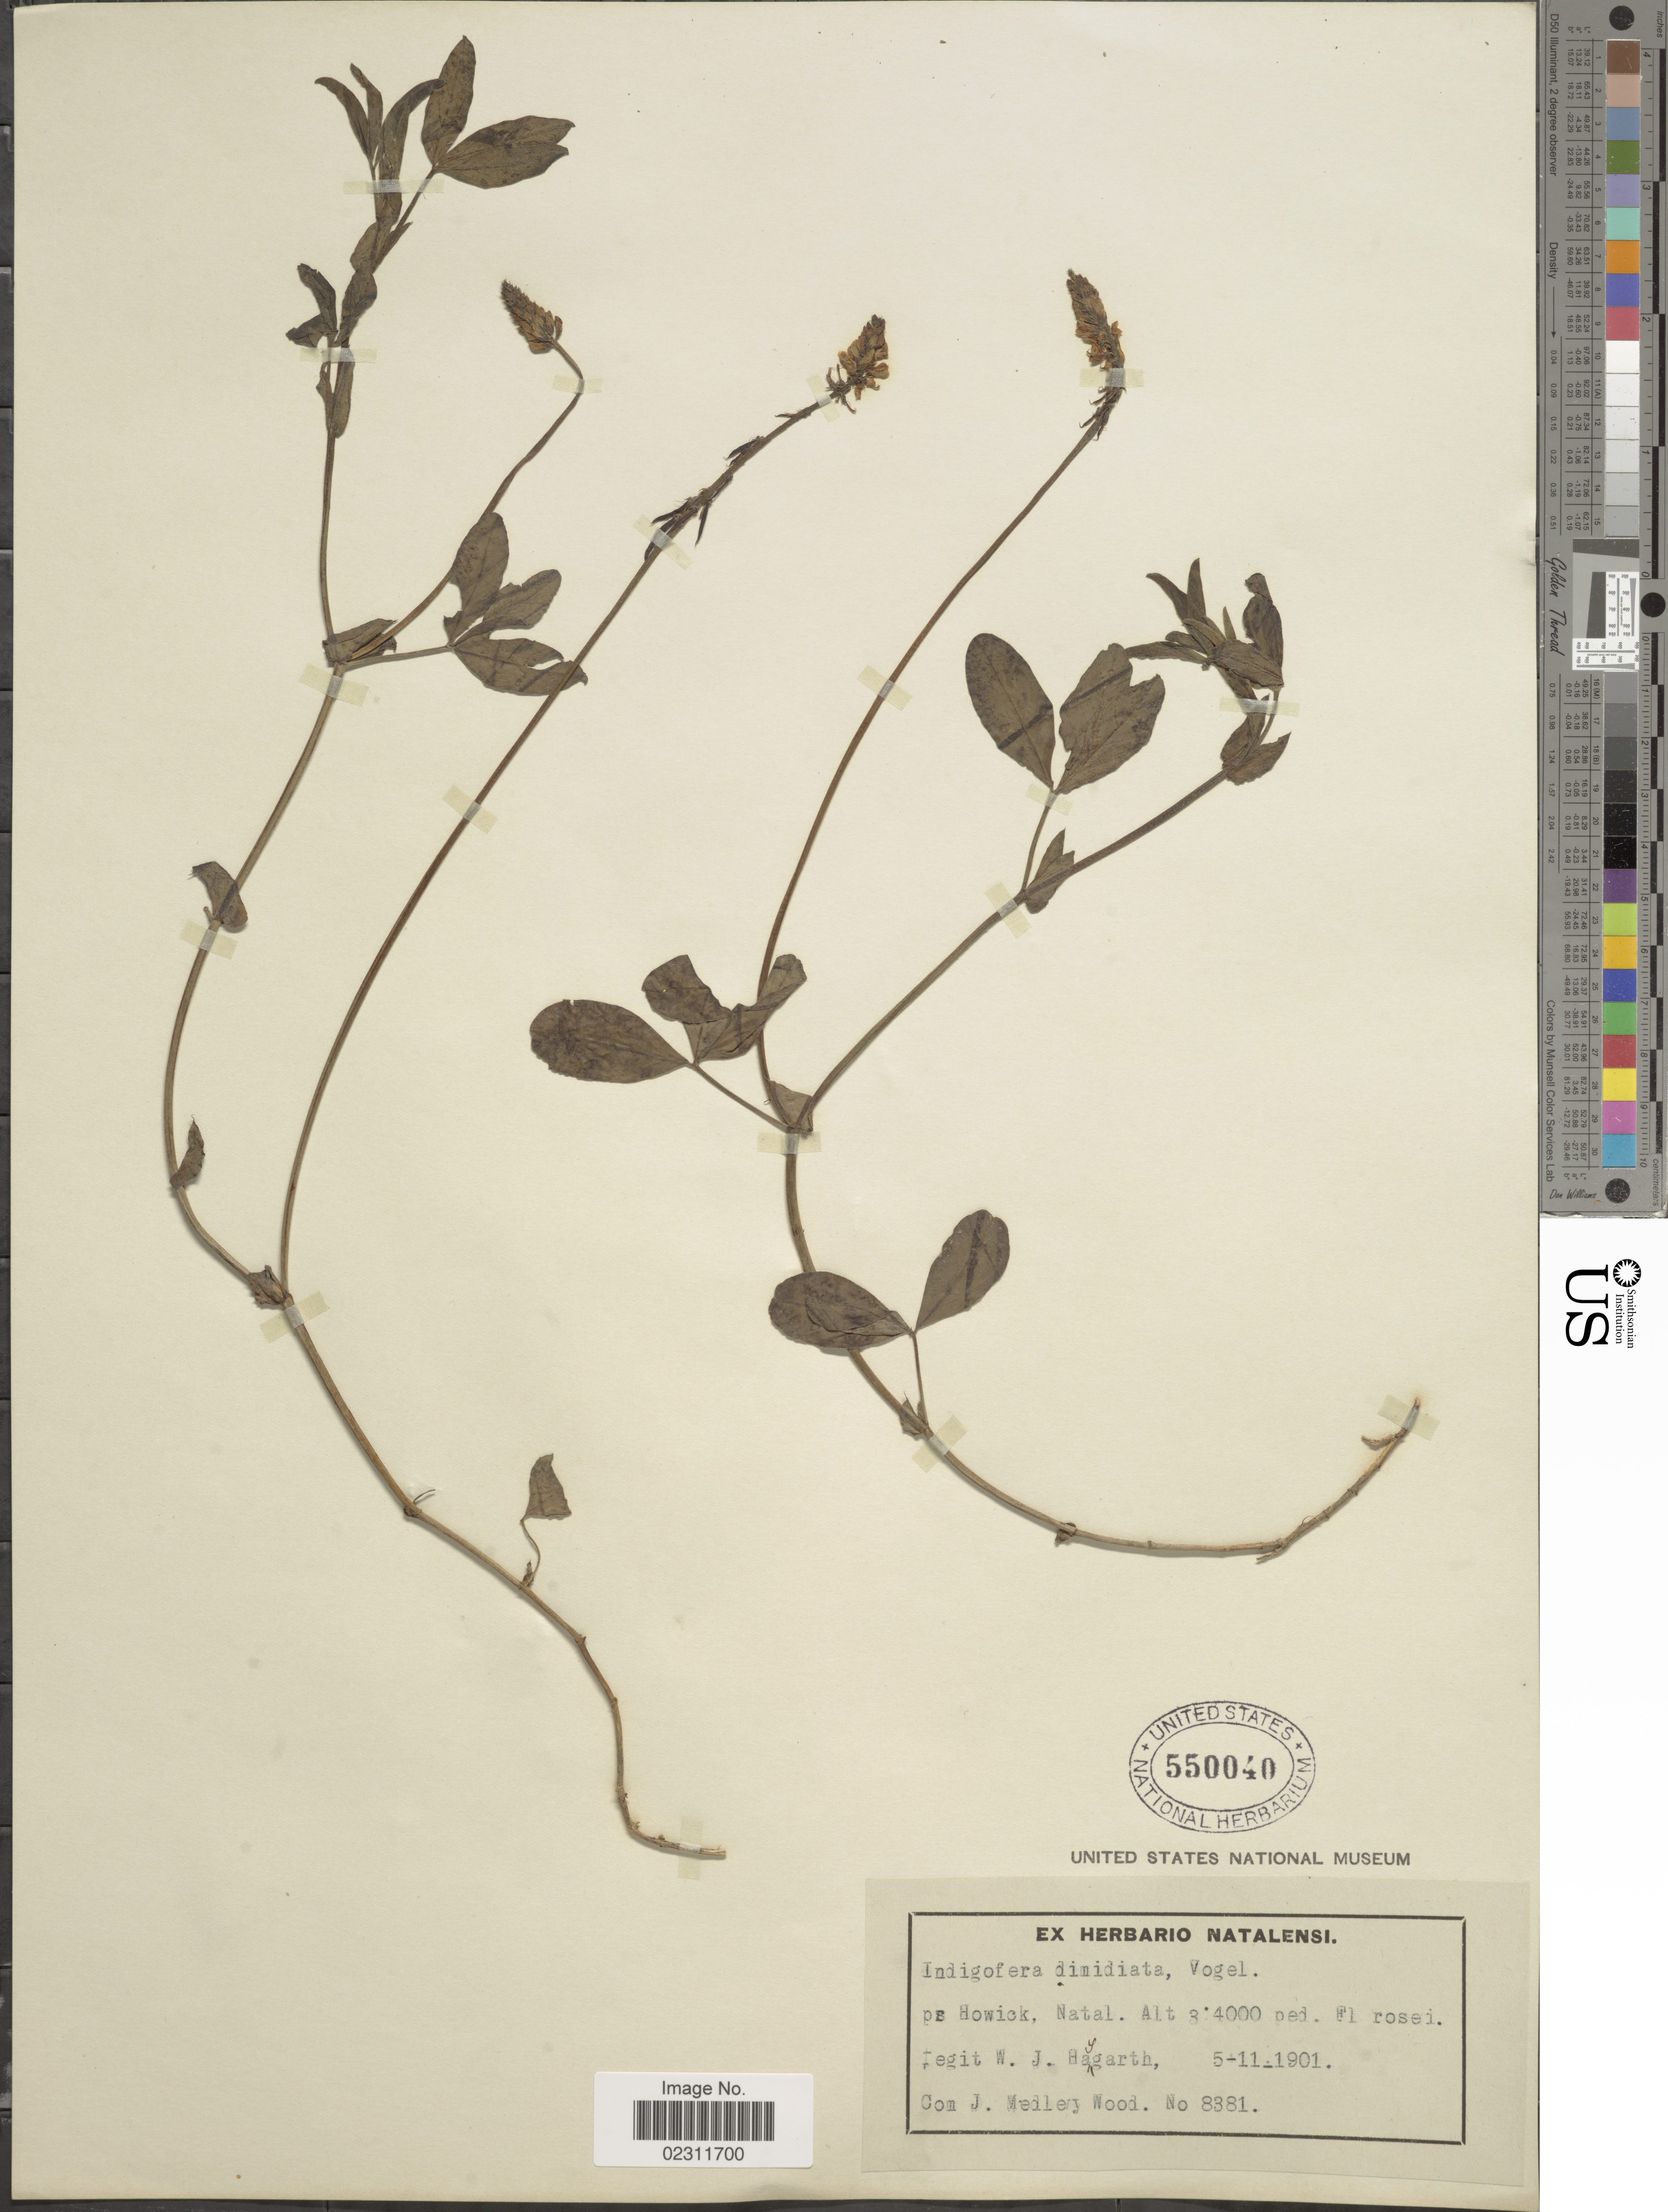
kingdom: Plantae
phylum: Tracheophyta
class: Magnoliopsida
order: Fabales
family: Fabaceae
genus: Indigofera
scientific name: Indigofera dimidiata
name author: Walp.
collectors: W. Haygarth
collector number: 8381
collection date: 1901-11-05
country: South Africa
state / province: KwaZulu-Natal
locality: Ps Howick, Natal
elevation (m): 1219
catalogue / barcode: US 550040